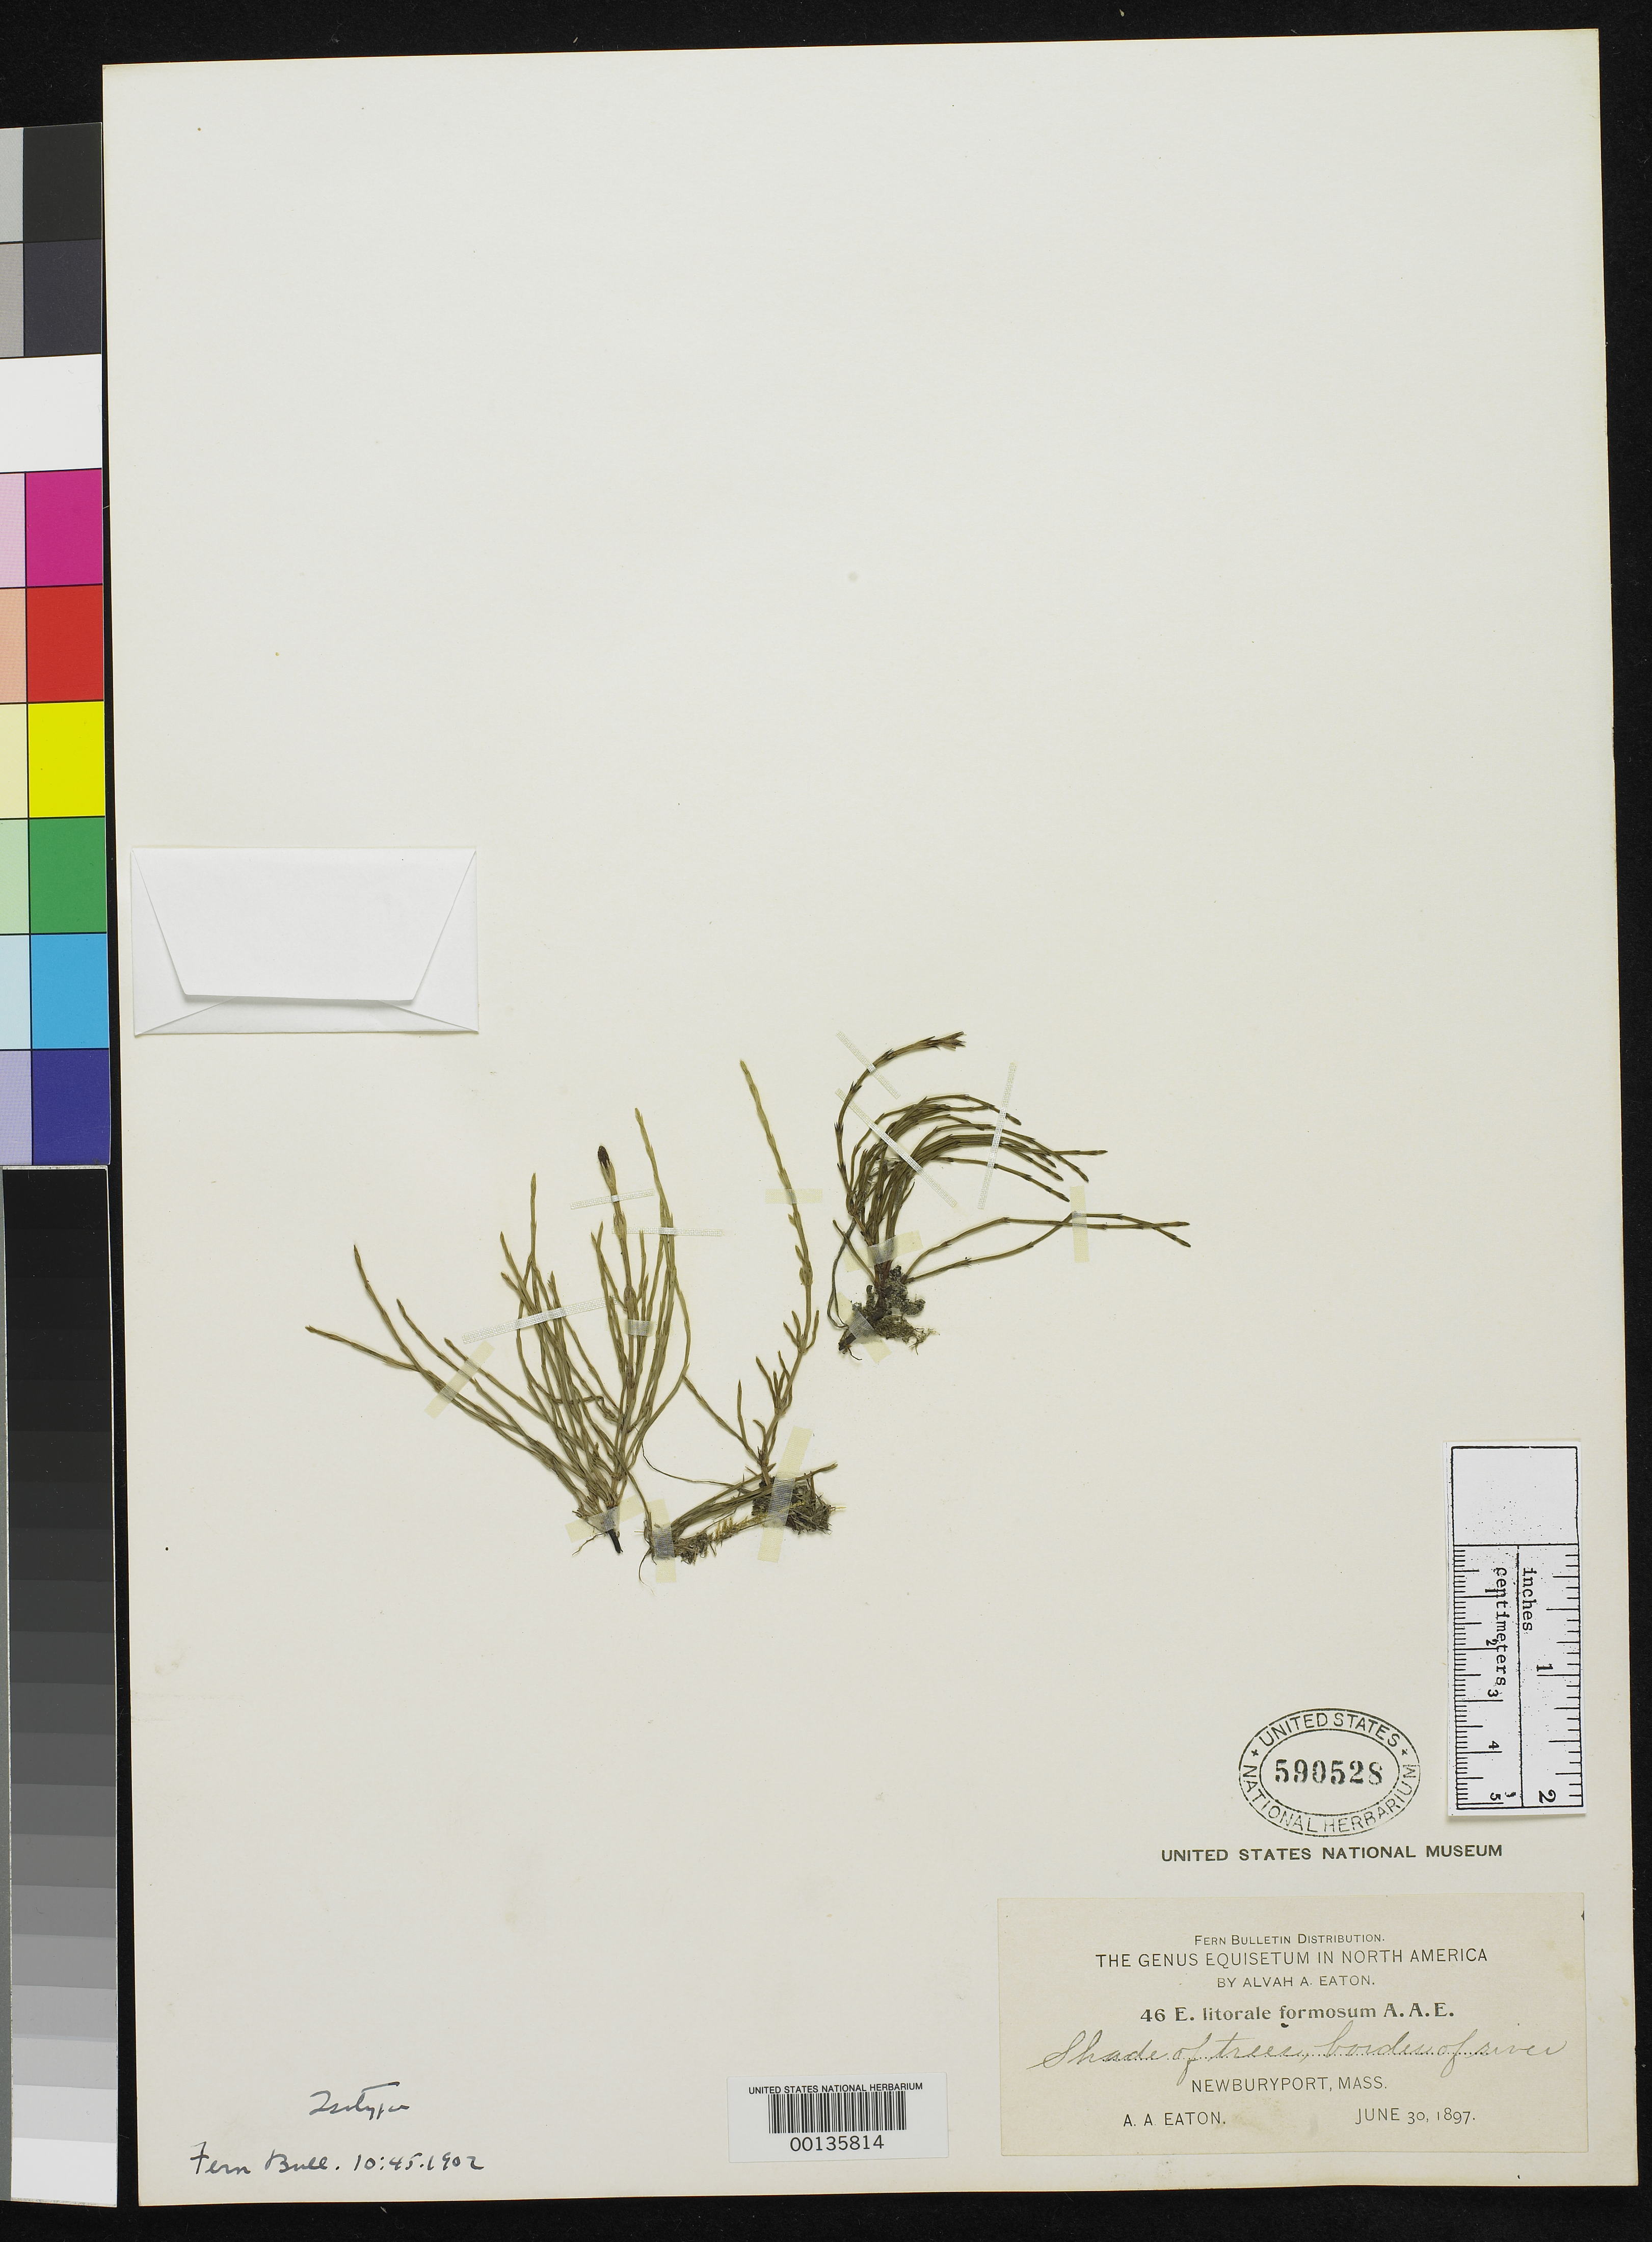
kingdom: Plantae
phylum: Tracheophyta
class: Polypodiopsida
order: Equisetales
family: Equisetaceae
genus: Equisetum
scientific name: Equisetum litorale var. formosum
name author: A.A. Eaton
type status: Type Collection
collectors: A. A. Eaton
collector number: Eaton Equiset. Distr. 46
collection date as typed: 30 Jun 1897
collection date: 1897-06-30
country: United States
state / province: Massachusetts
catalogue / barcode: US 590528